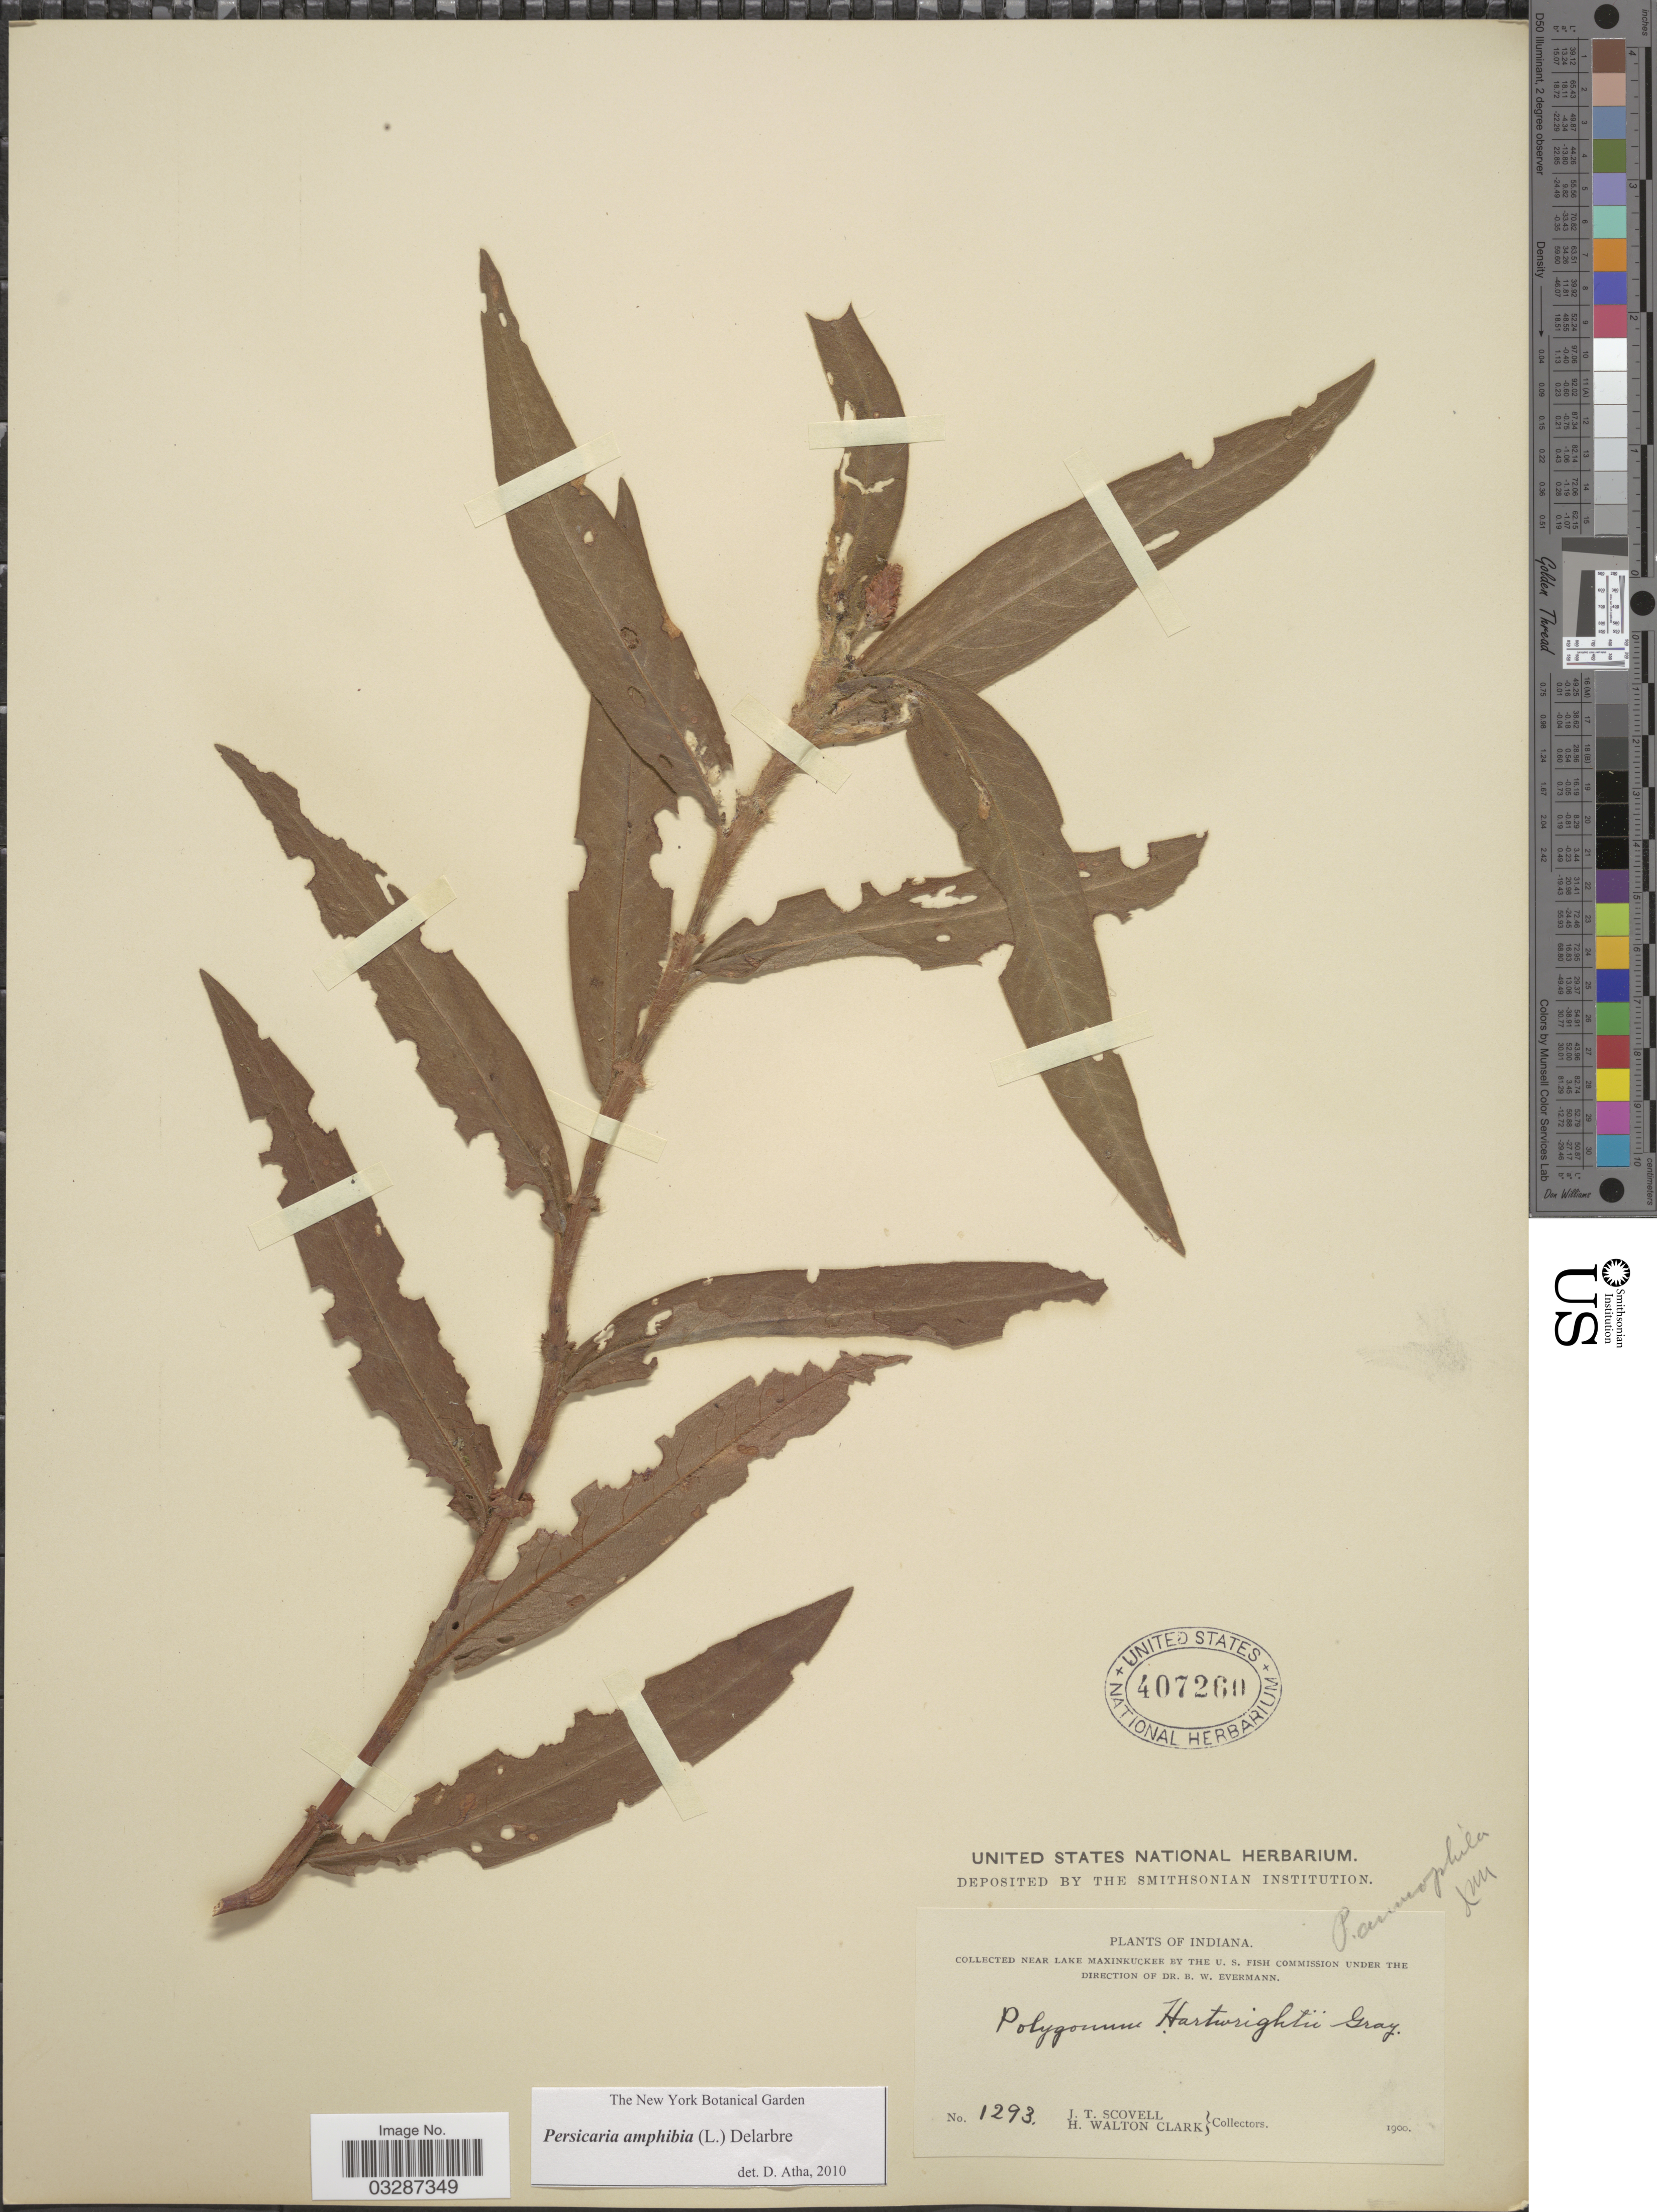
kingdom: Plantae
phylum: Tracheophyta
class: Magnoliopsida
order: Caryophyllales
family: Polygonaceae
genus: Persicaria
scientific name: Persicaria amphibia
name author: (L.) Delarbre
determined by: Atha, D. E.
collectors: J. T. Scovell & H. W. Clark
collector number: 1293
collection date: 1900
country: United States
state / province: Indiana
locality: Near Lake Maxinkuckee.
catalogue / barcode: US 407260